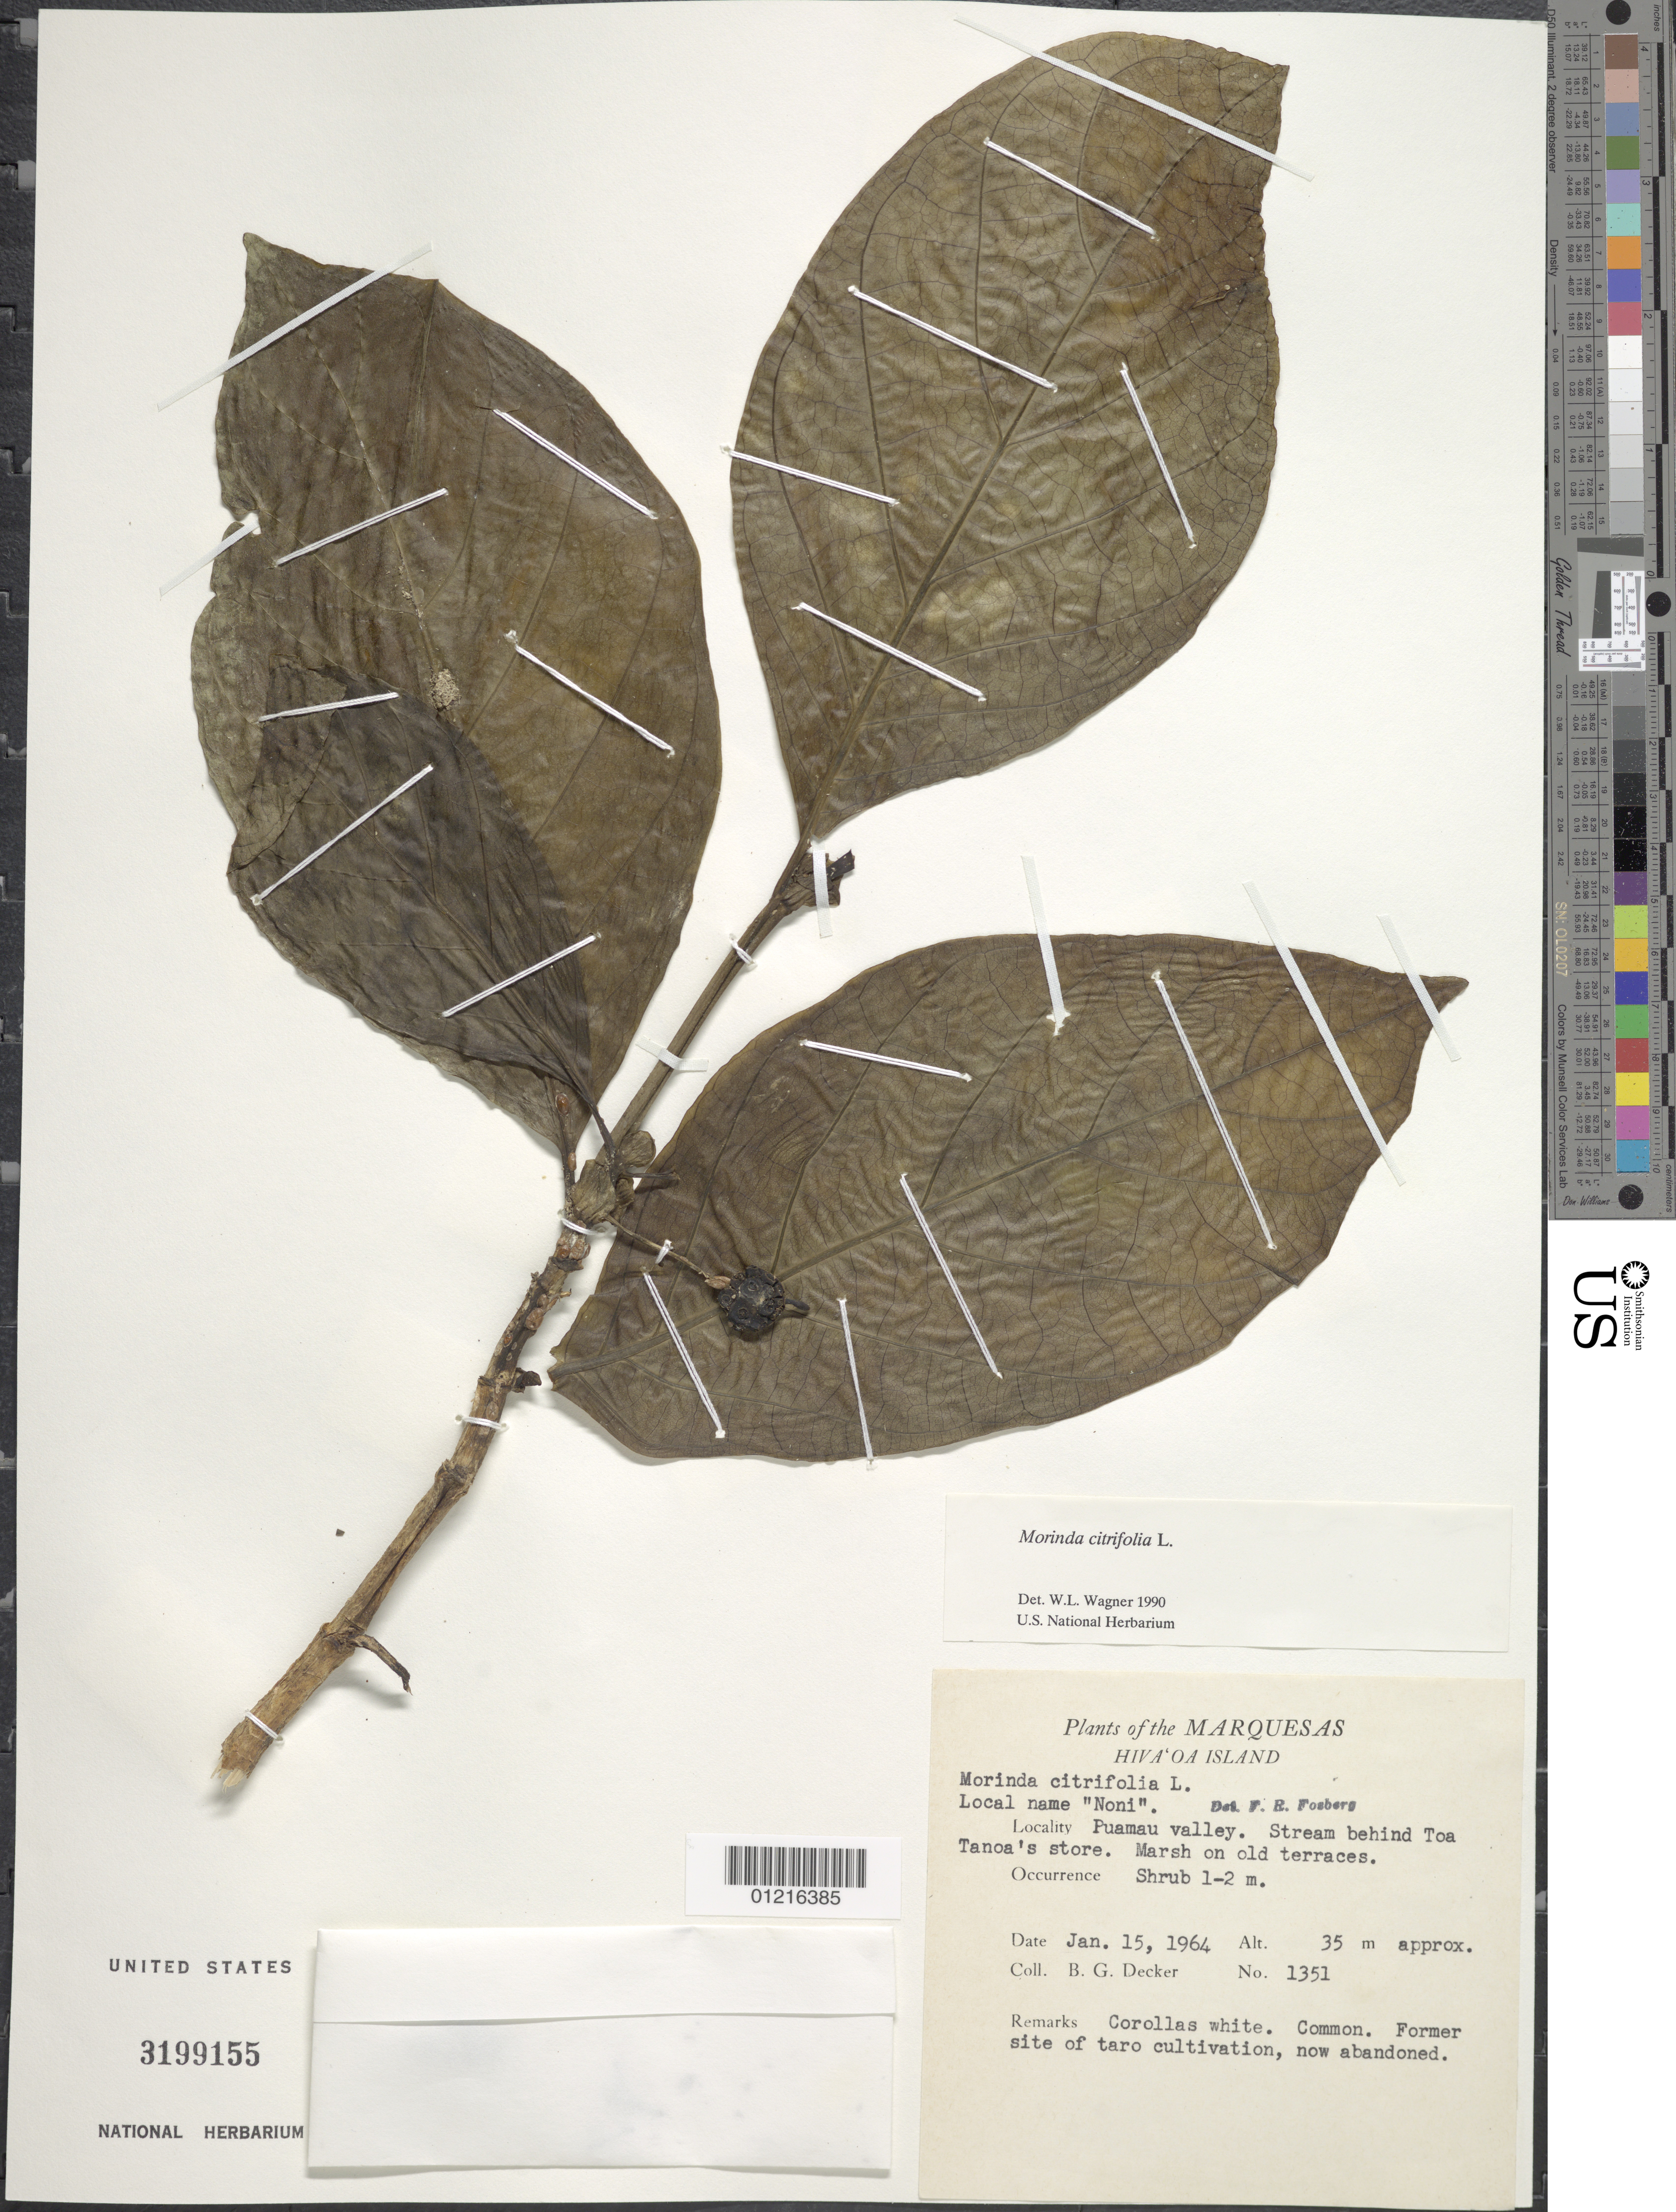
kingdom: Plantae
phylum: Tracheophyta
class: Magnoliopsida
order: Gentianales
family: Rubiaceae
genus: Morinda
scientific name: Morinda citrifolia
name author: L.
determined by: Wagner, W. L., (BOT), Smithsonian Institution - National Museum of Natural History (UNITED STATES)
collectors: B. G. Decker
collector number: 1351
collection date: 1964-01-15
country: French Polynesia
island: Hiva Oa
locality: Puamau Valley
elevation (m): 35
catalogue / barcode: US 3199155